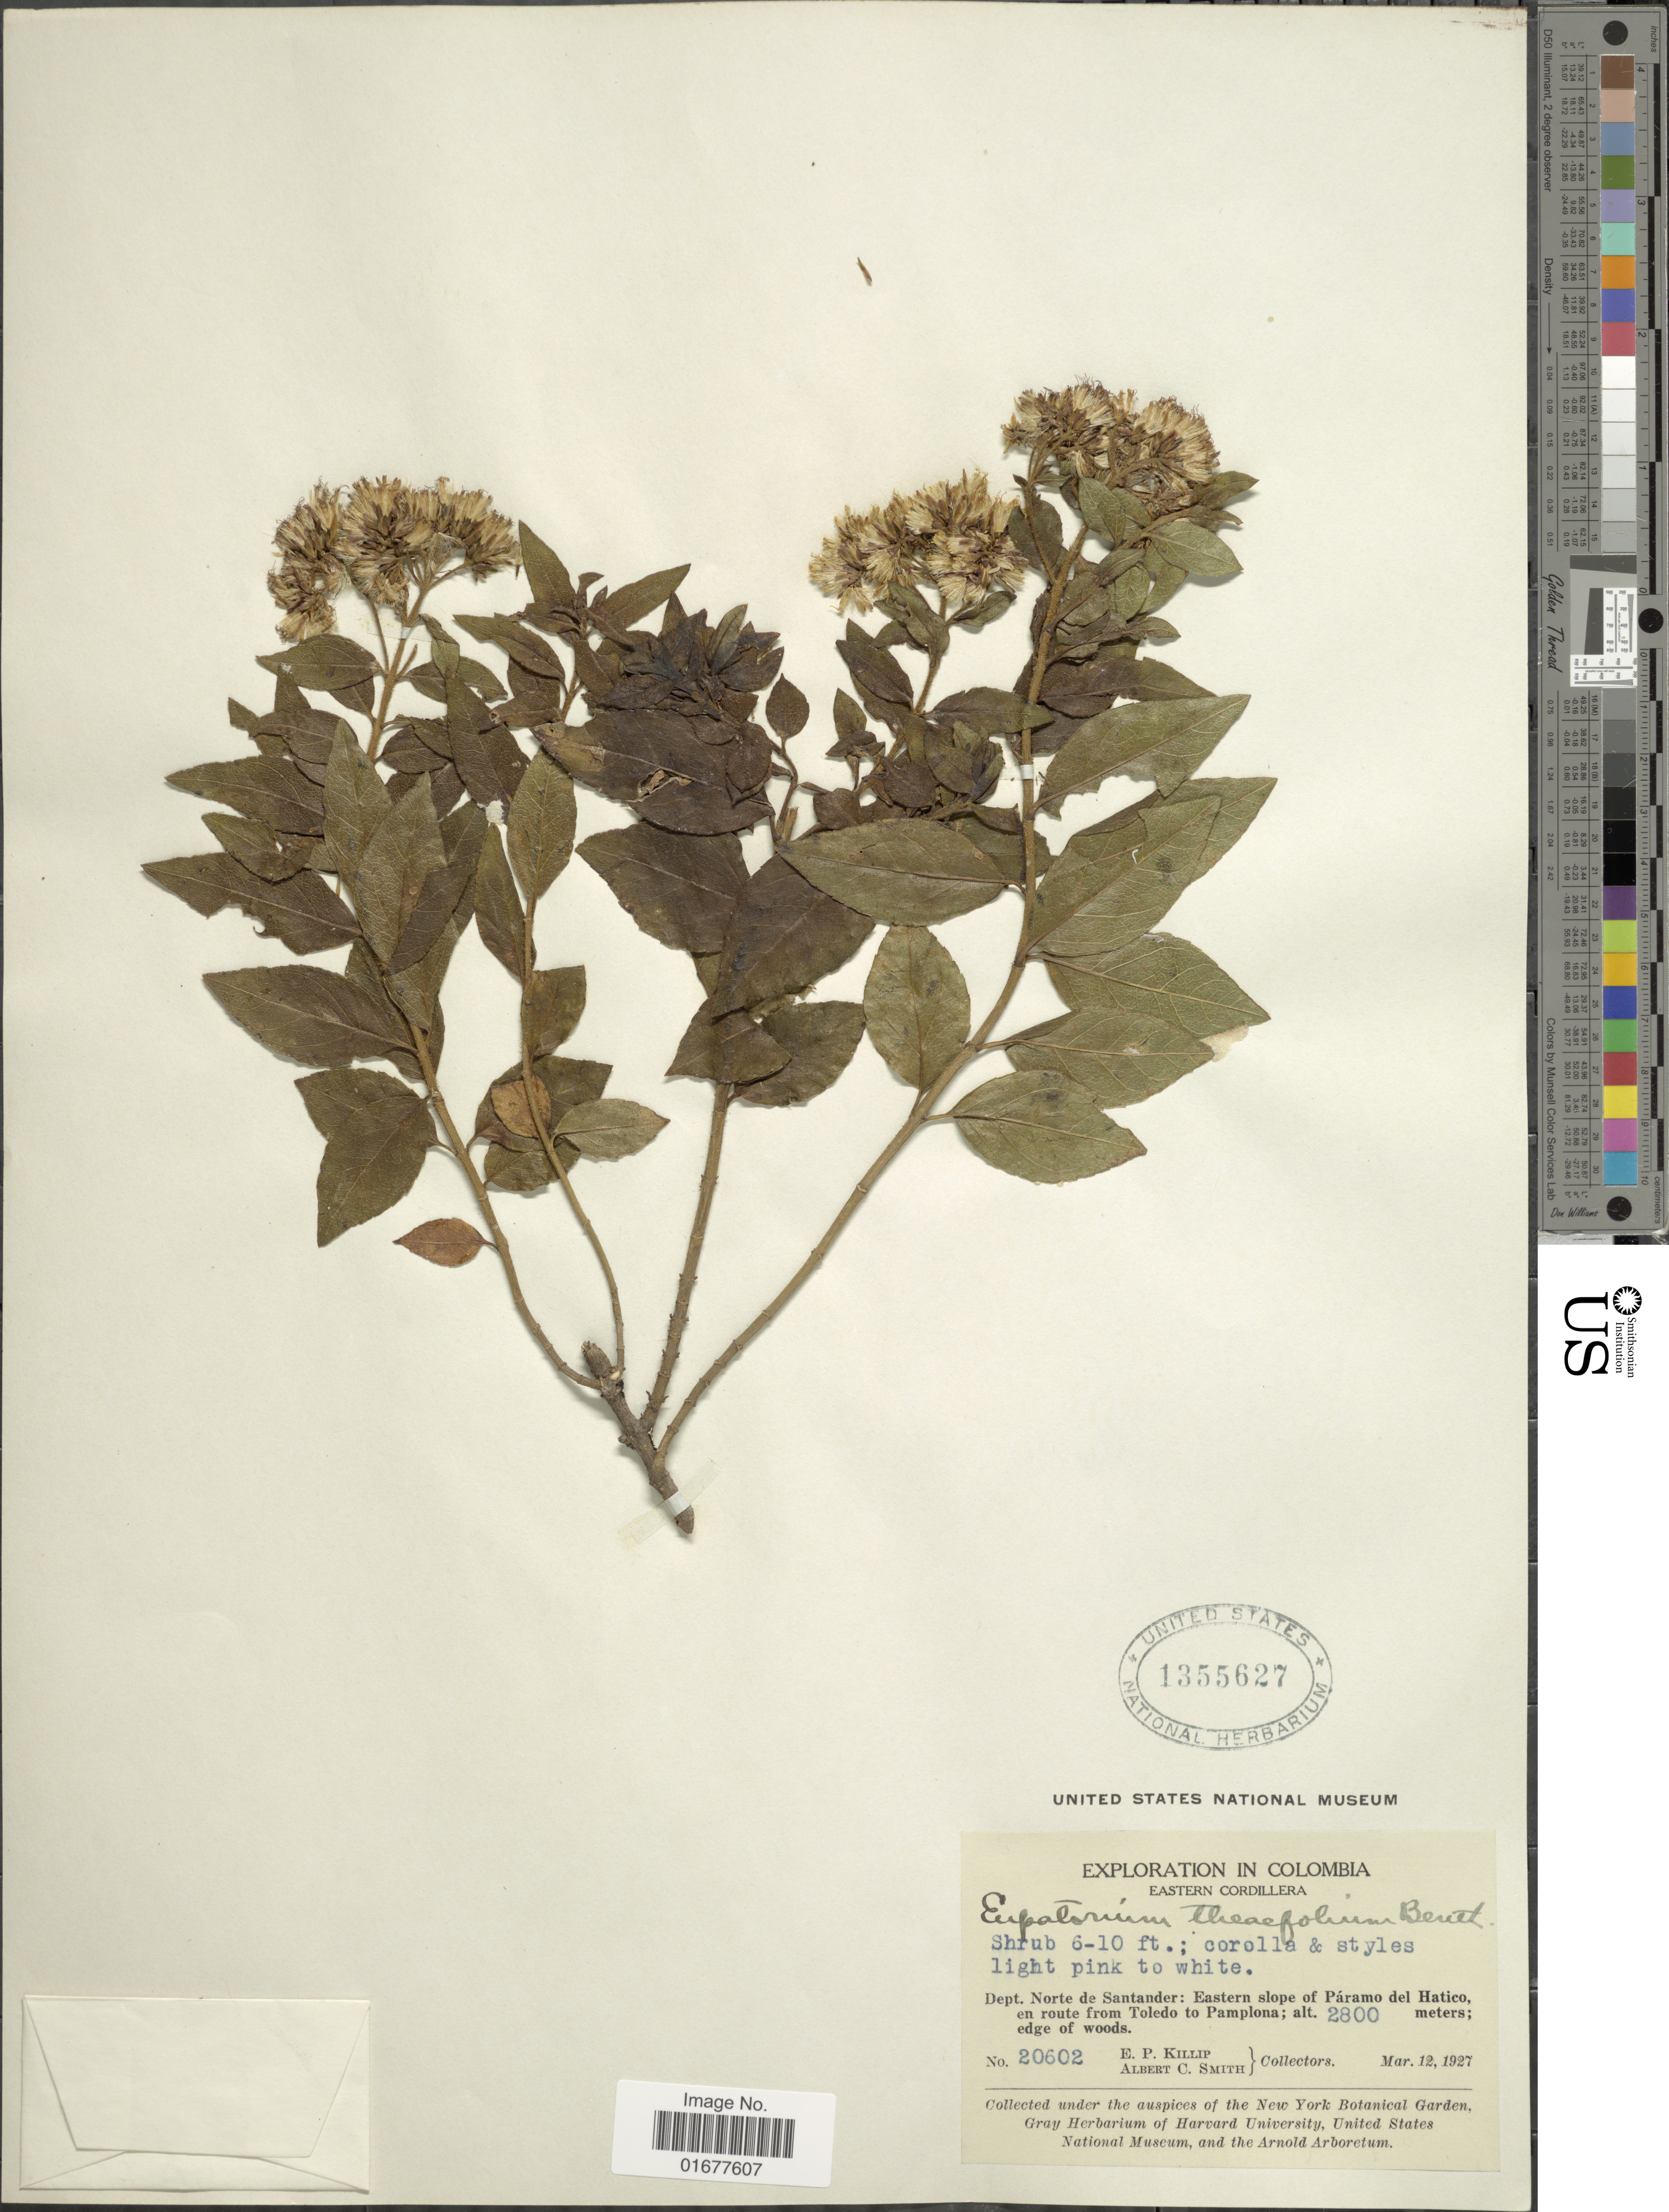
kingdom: Plantae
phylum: Tracheophyta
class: Magnoliopsida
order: Asterales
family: Asteraceae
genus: Ageratina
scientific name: Ageratina theaefolia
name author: (Benth.) R.M. King & H. Rob.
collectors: E. P. Killip & A. C. Smith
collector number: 20602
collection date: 1927-03-12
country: Colombia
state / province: Norte de Santander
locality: Eastern slope of Paramo del Hatico, en route from Toledo to Pamplona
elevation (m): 2800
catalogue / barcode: US 1355627